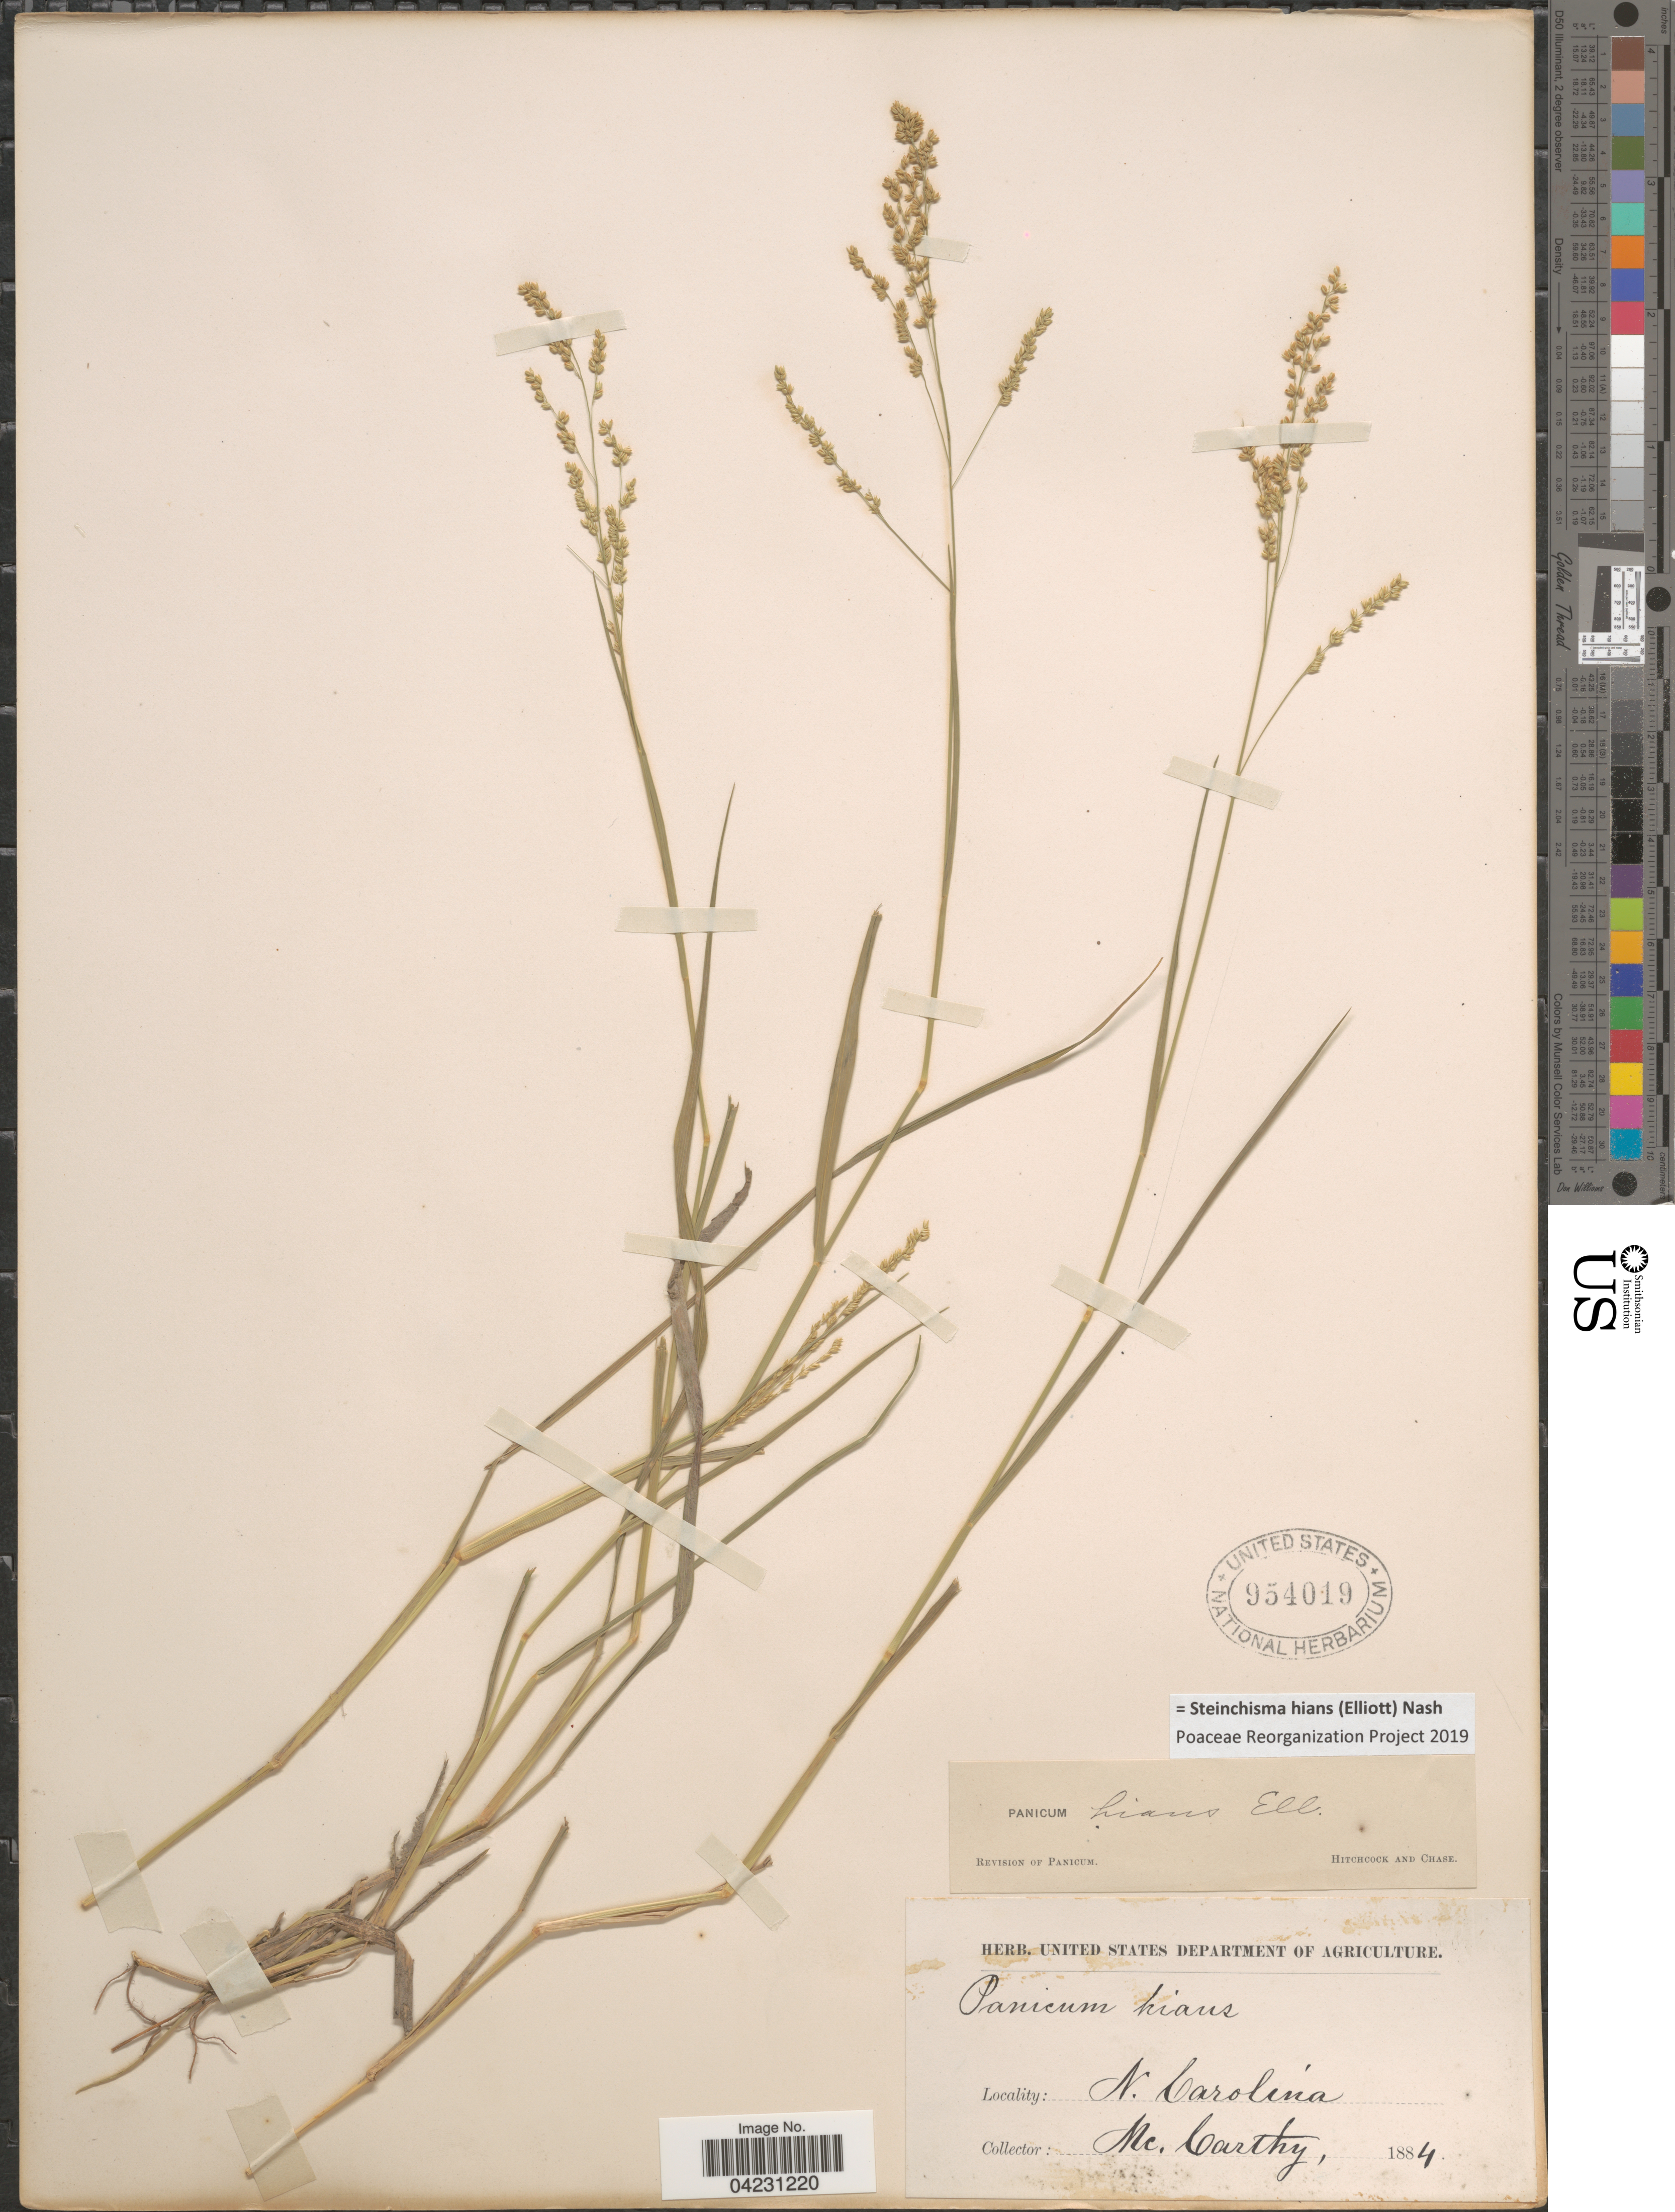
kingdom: Plantae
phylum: Tracheophyta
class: Liliopsida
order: Poales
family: Poaceae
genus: Steinchisma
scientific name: Steinchisma hians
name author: (Elliott) Nash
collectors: -- McCarthy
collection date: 1884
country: United States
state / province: North Carolina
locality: N. Carolina.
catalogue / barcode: US 954019